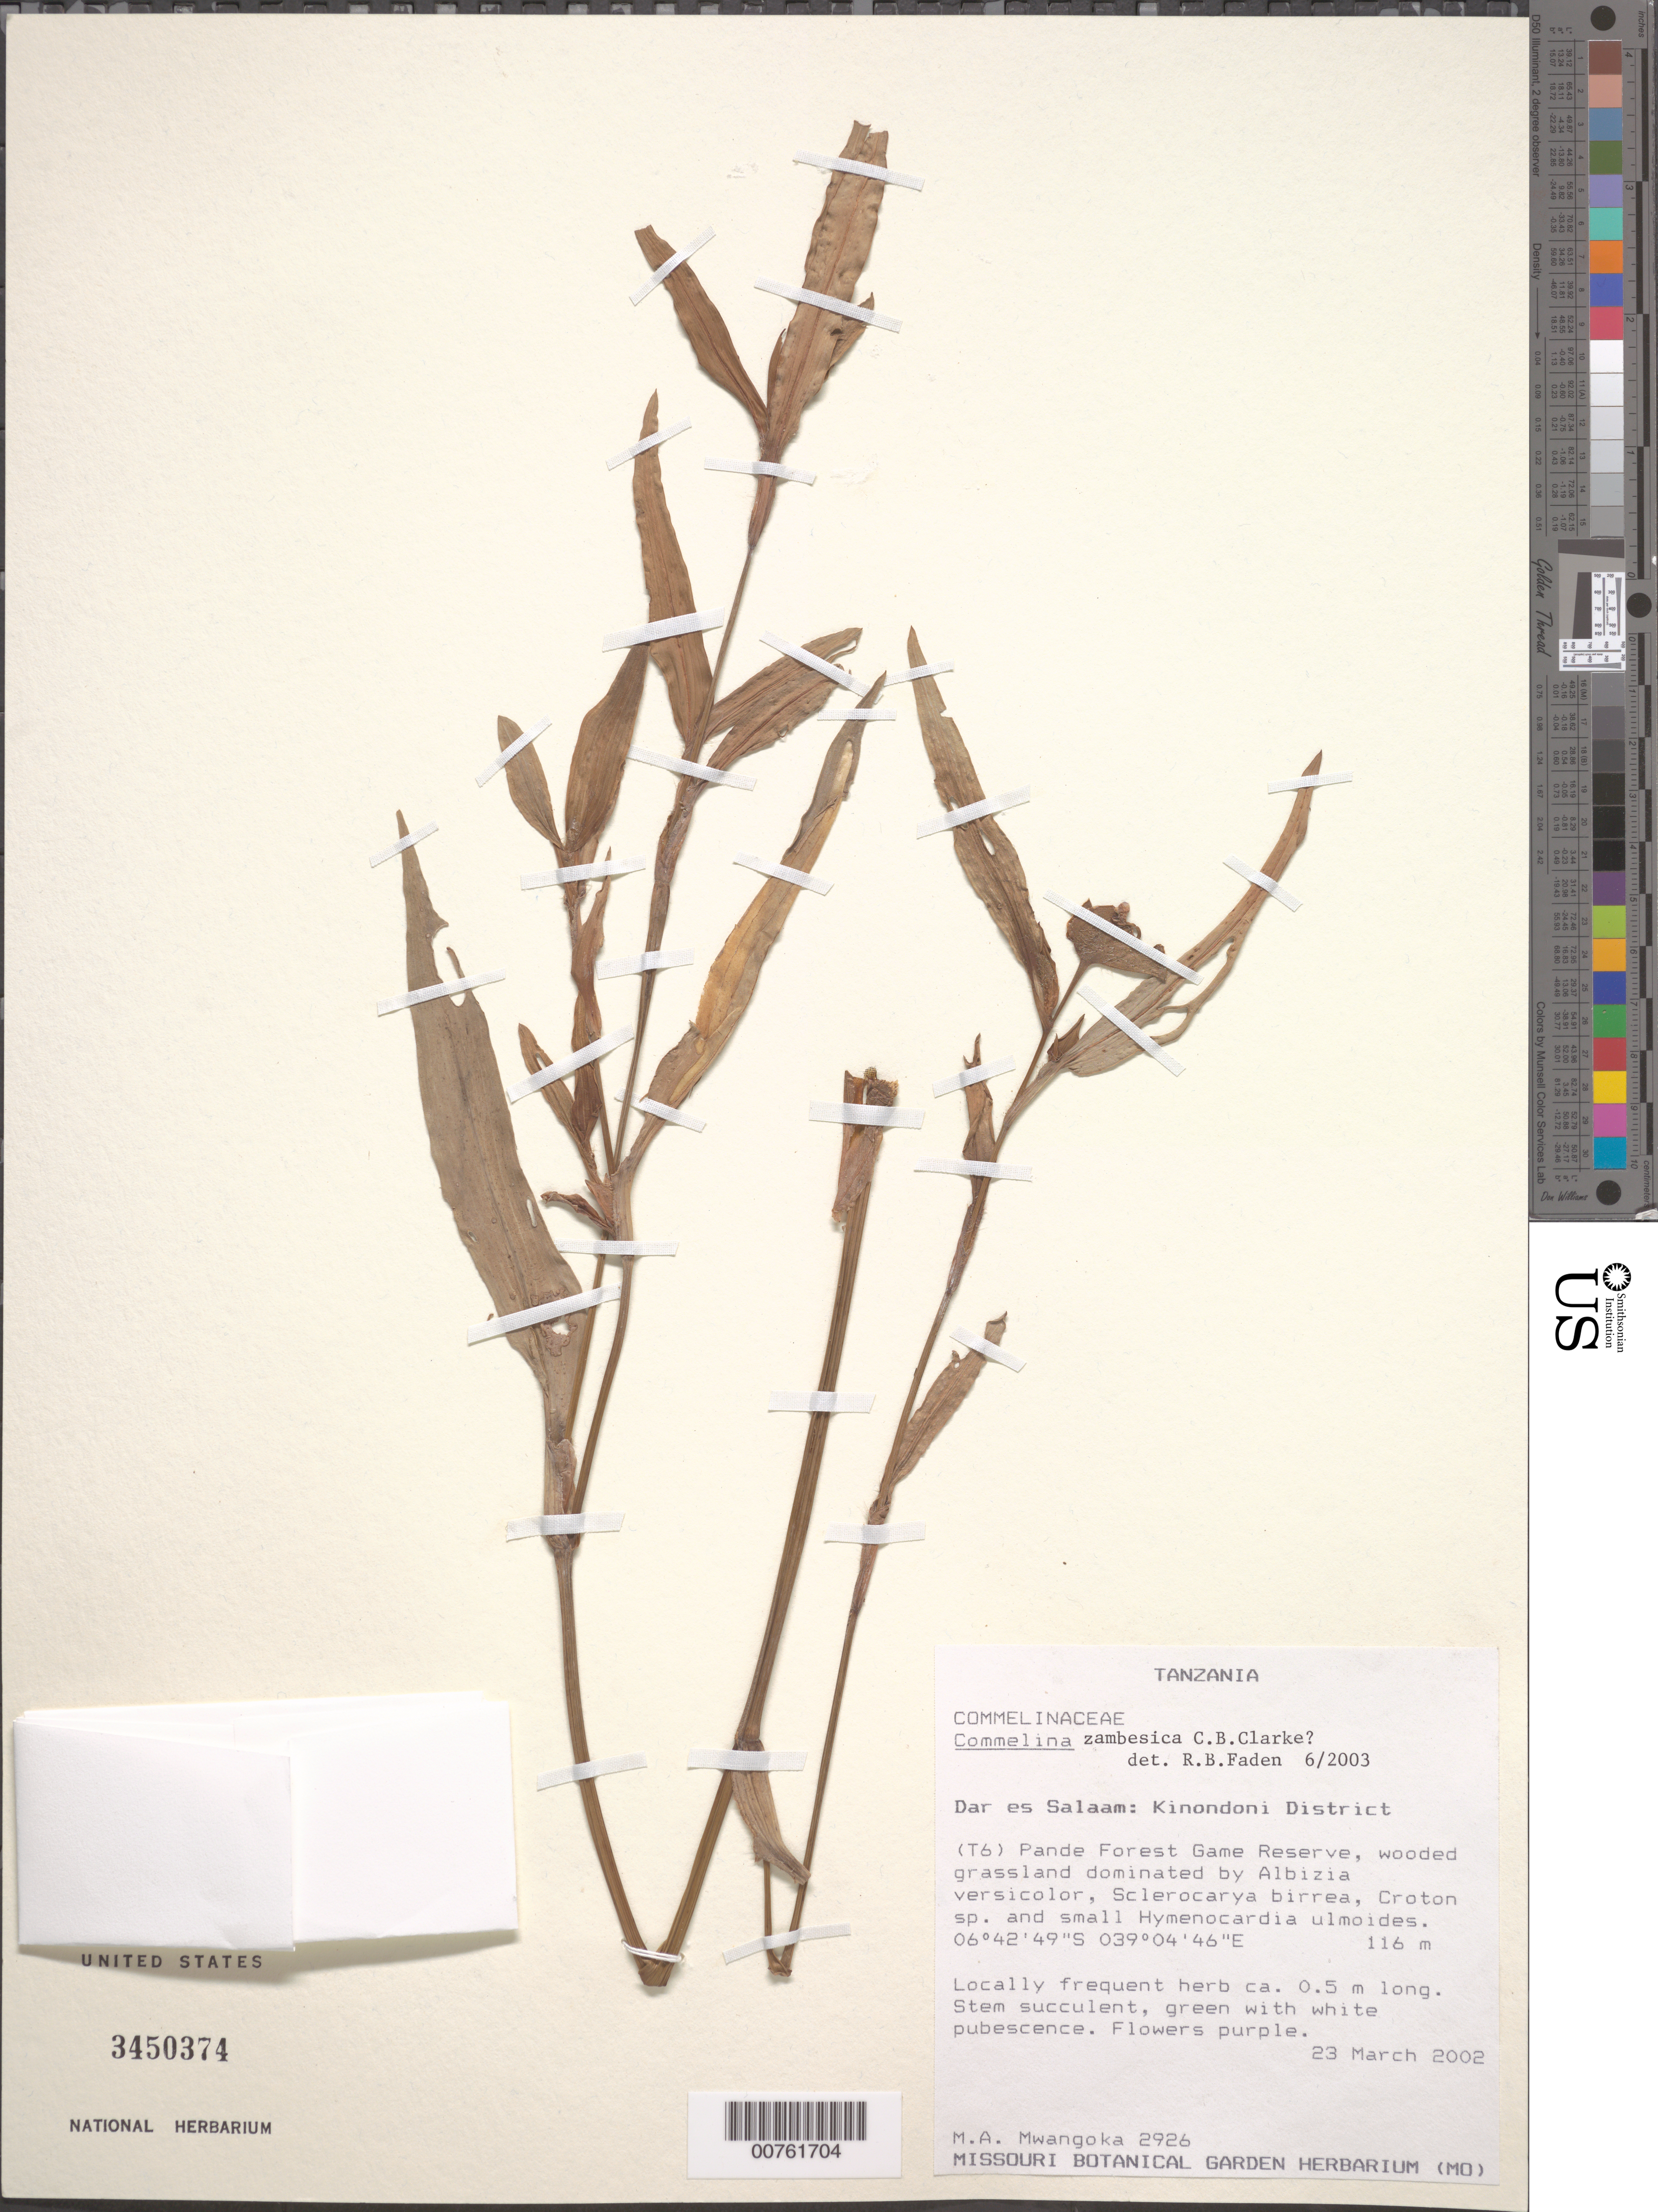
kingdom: Plantae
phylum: Tracheophyta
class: Liliopsida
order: Commelinales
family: Commelinaceae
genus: Commelina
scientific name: Commelina zambesica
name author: C.B. Clarke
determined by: Faden, Robert B., (US), Smithsonian Institution - National Museum of Natural History (UNITED STATES)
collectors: M. A. Mwangoka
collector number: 2926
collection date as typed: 23 Mar 2002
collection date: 2002-03-23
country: Tanzania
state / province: Dar es Salaam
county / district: Kinondoni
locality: T6. Pande Forest Game Reservel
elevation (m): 116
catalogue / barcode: US 3450374